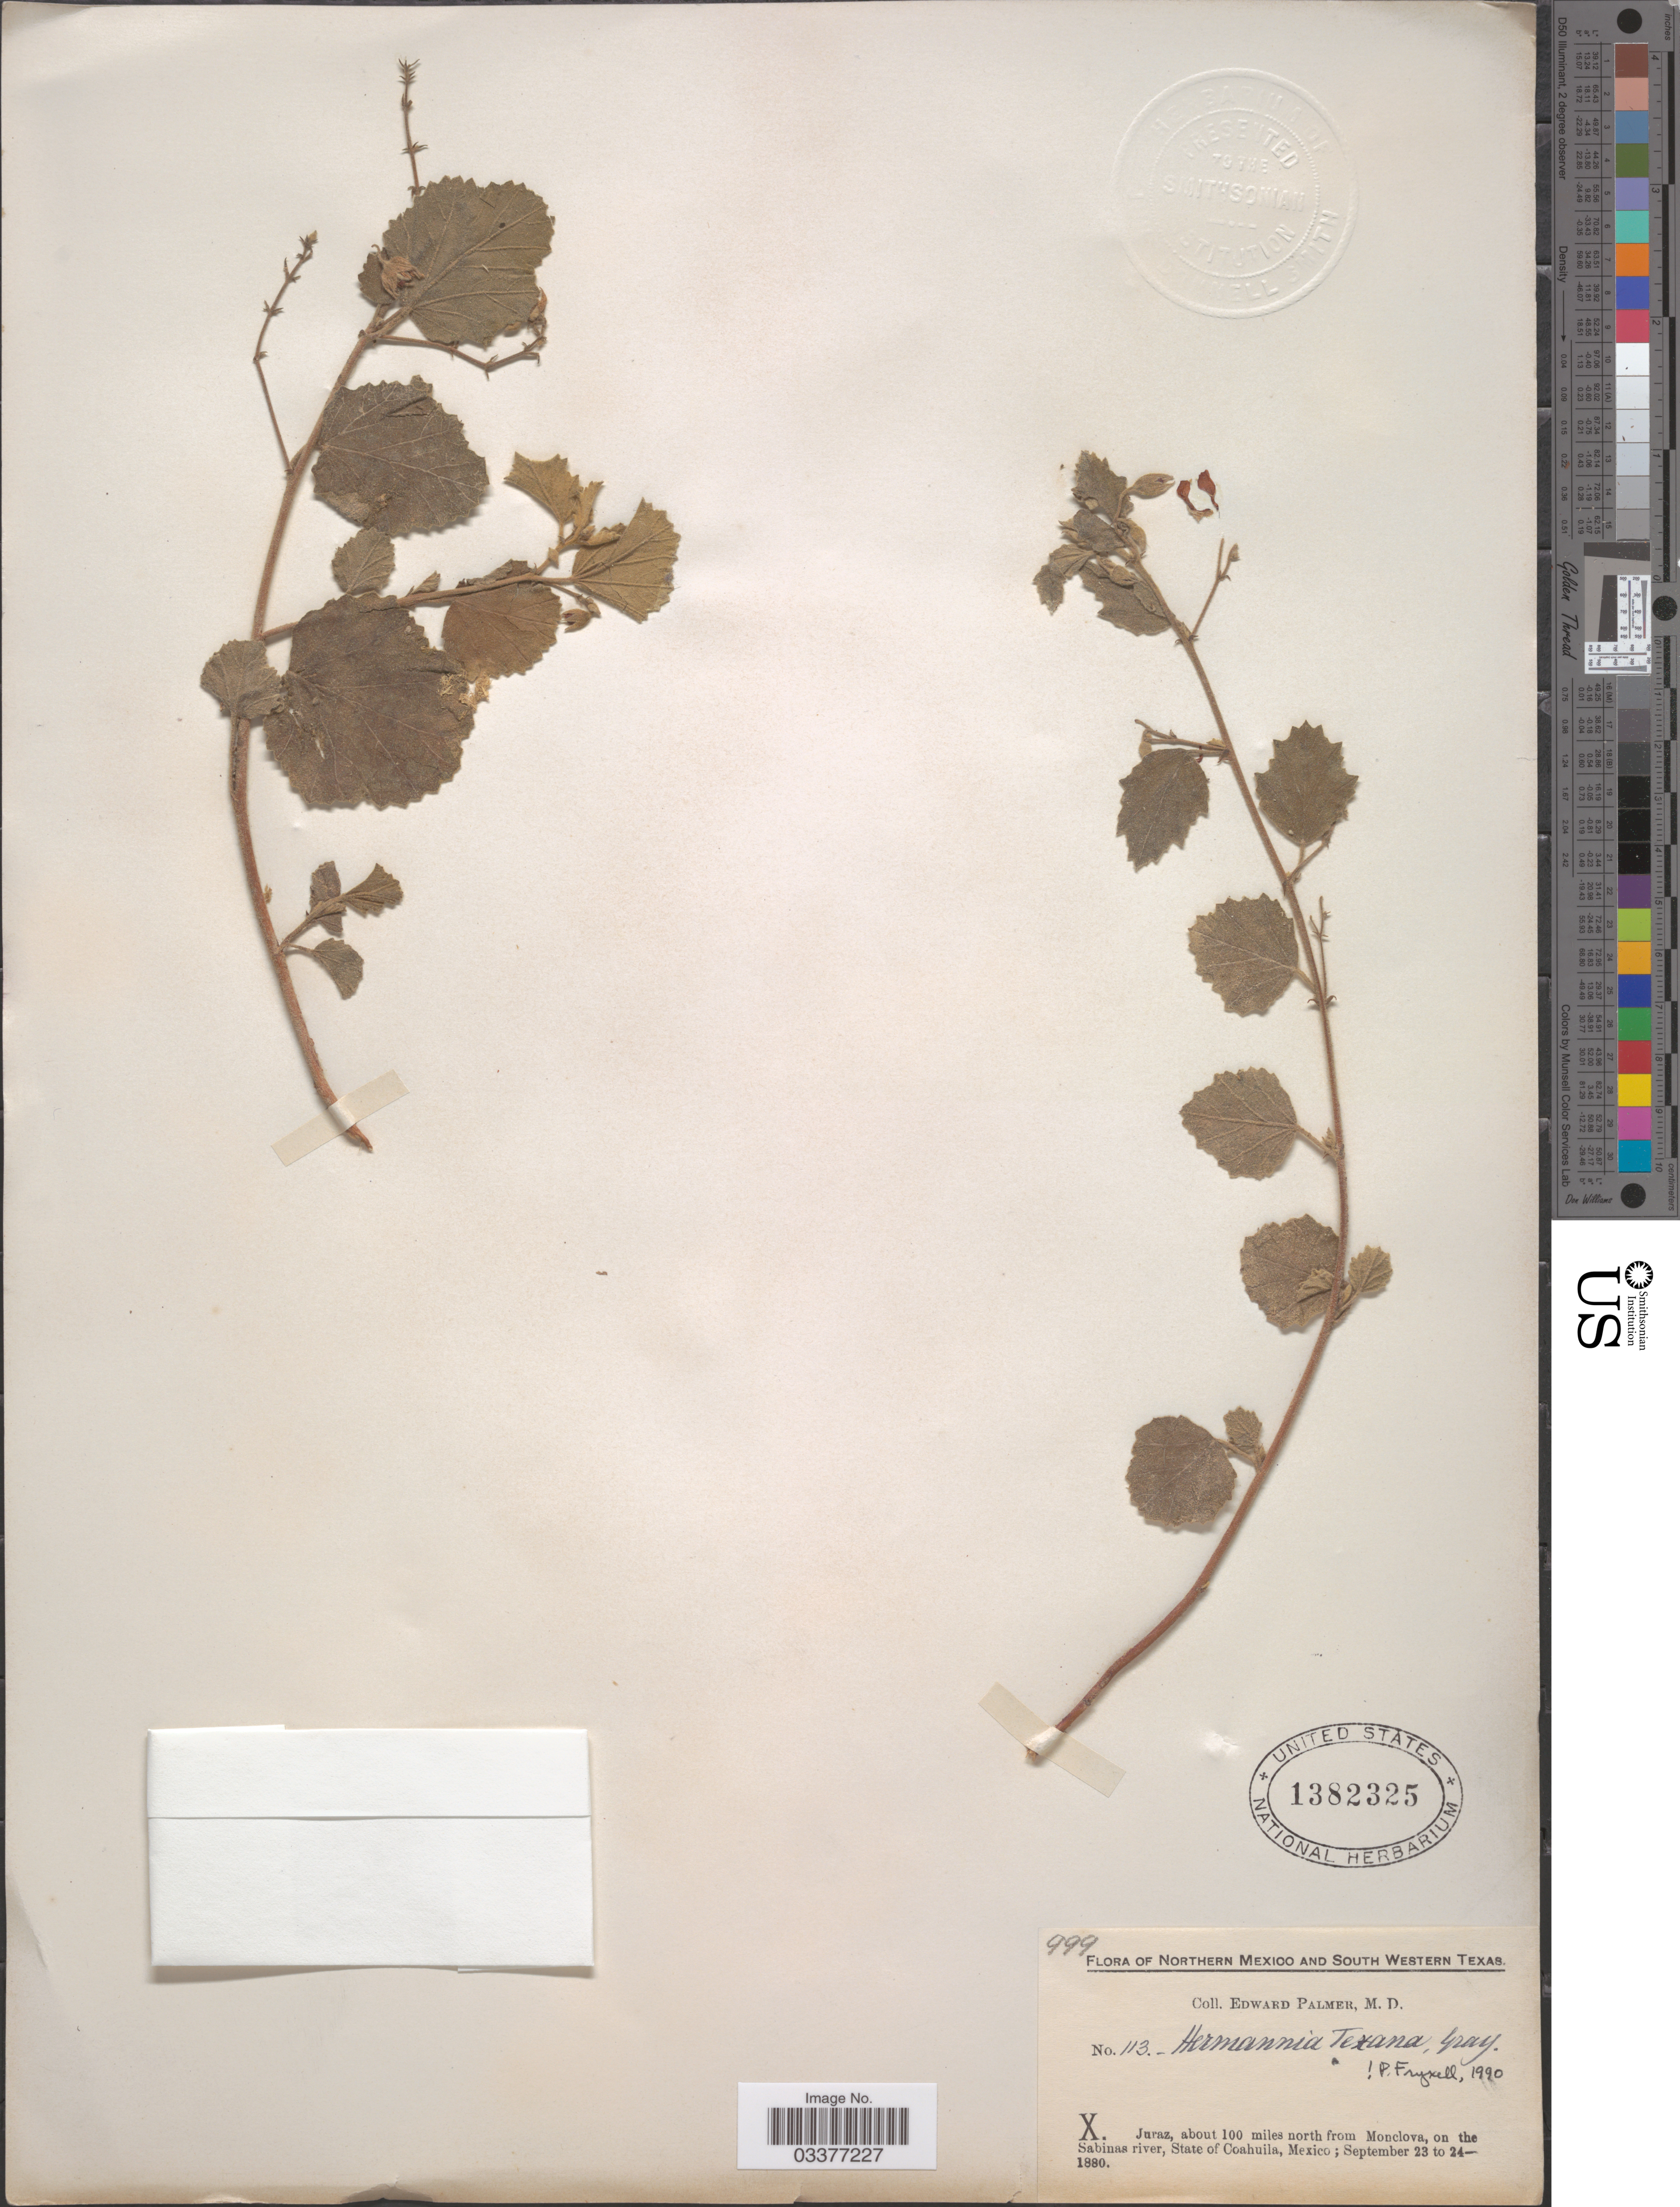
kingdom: Plantae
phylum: Tracheophyta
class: Magnoliopsida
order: Malvales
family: Malvaceae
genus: Hermannia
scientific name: Hermannia texana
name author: A. Gray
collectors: E. Palmer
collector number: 999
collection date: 1880-09-23/1880-09-24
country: Mexico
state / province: Coahuila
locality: Northern Mexico. Juraz, about 100 miles north from Monclova, on the Sabinas river.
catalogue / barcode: US 1382325